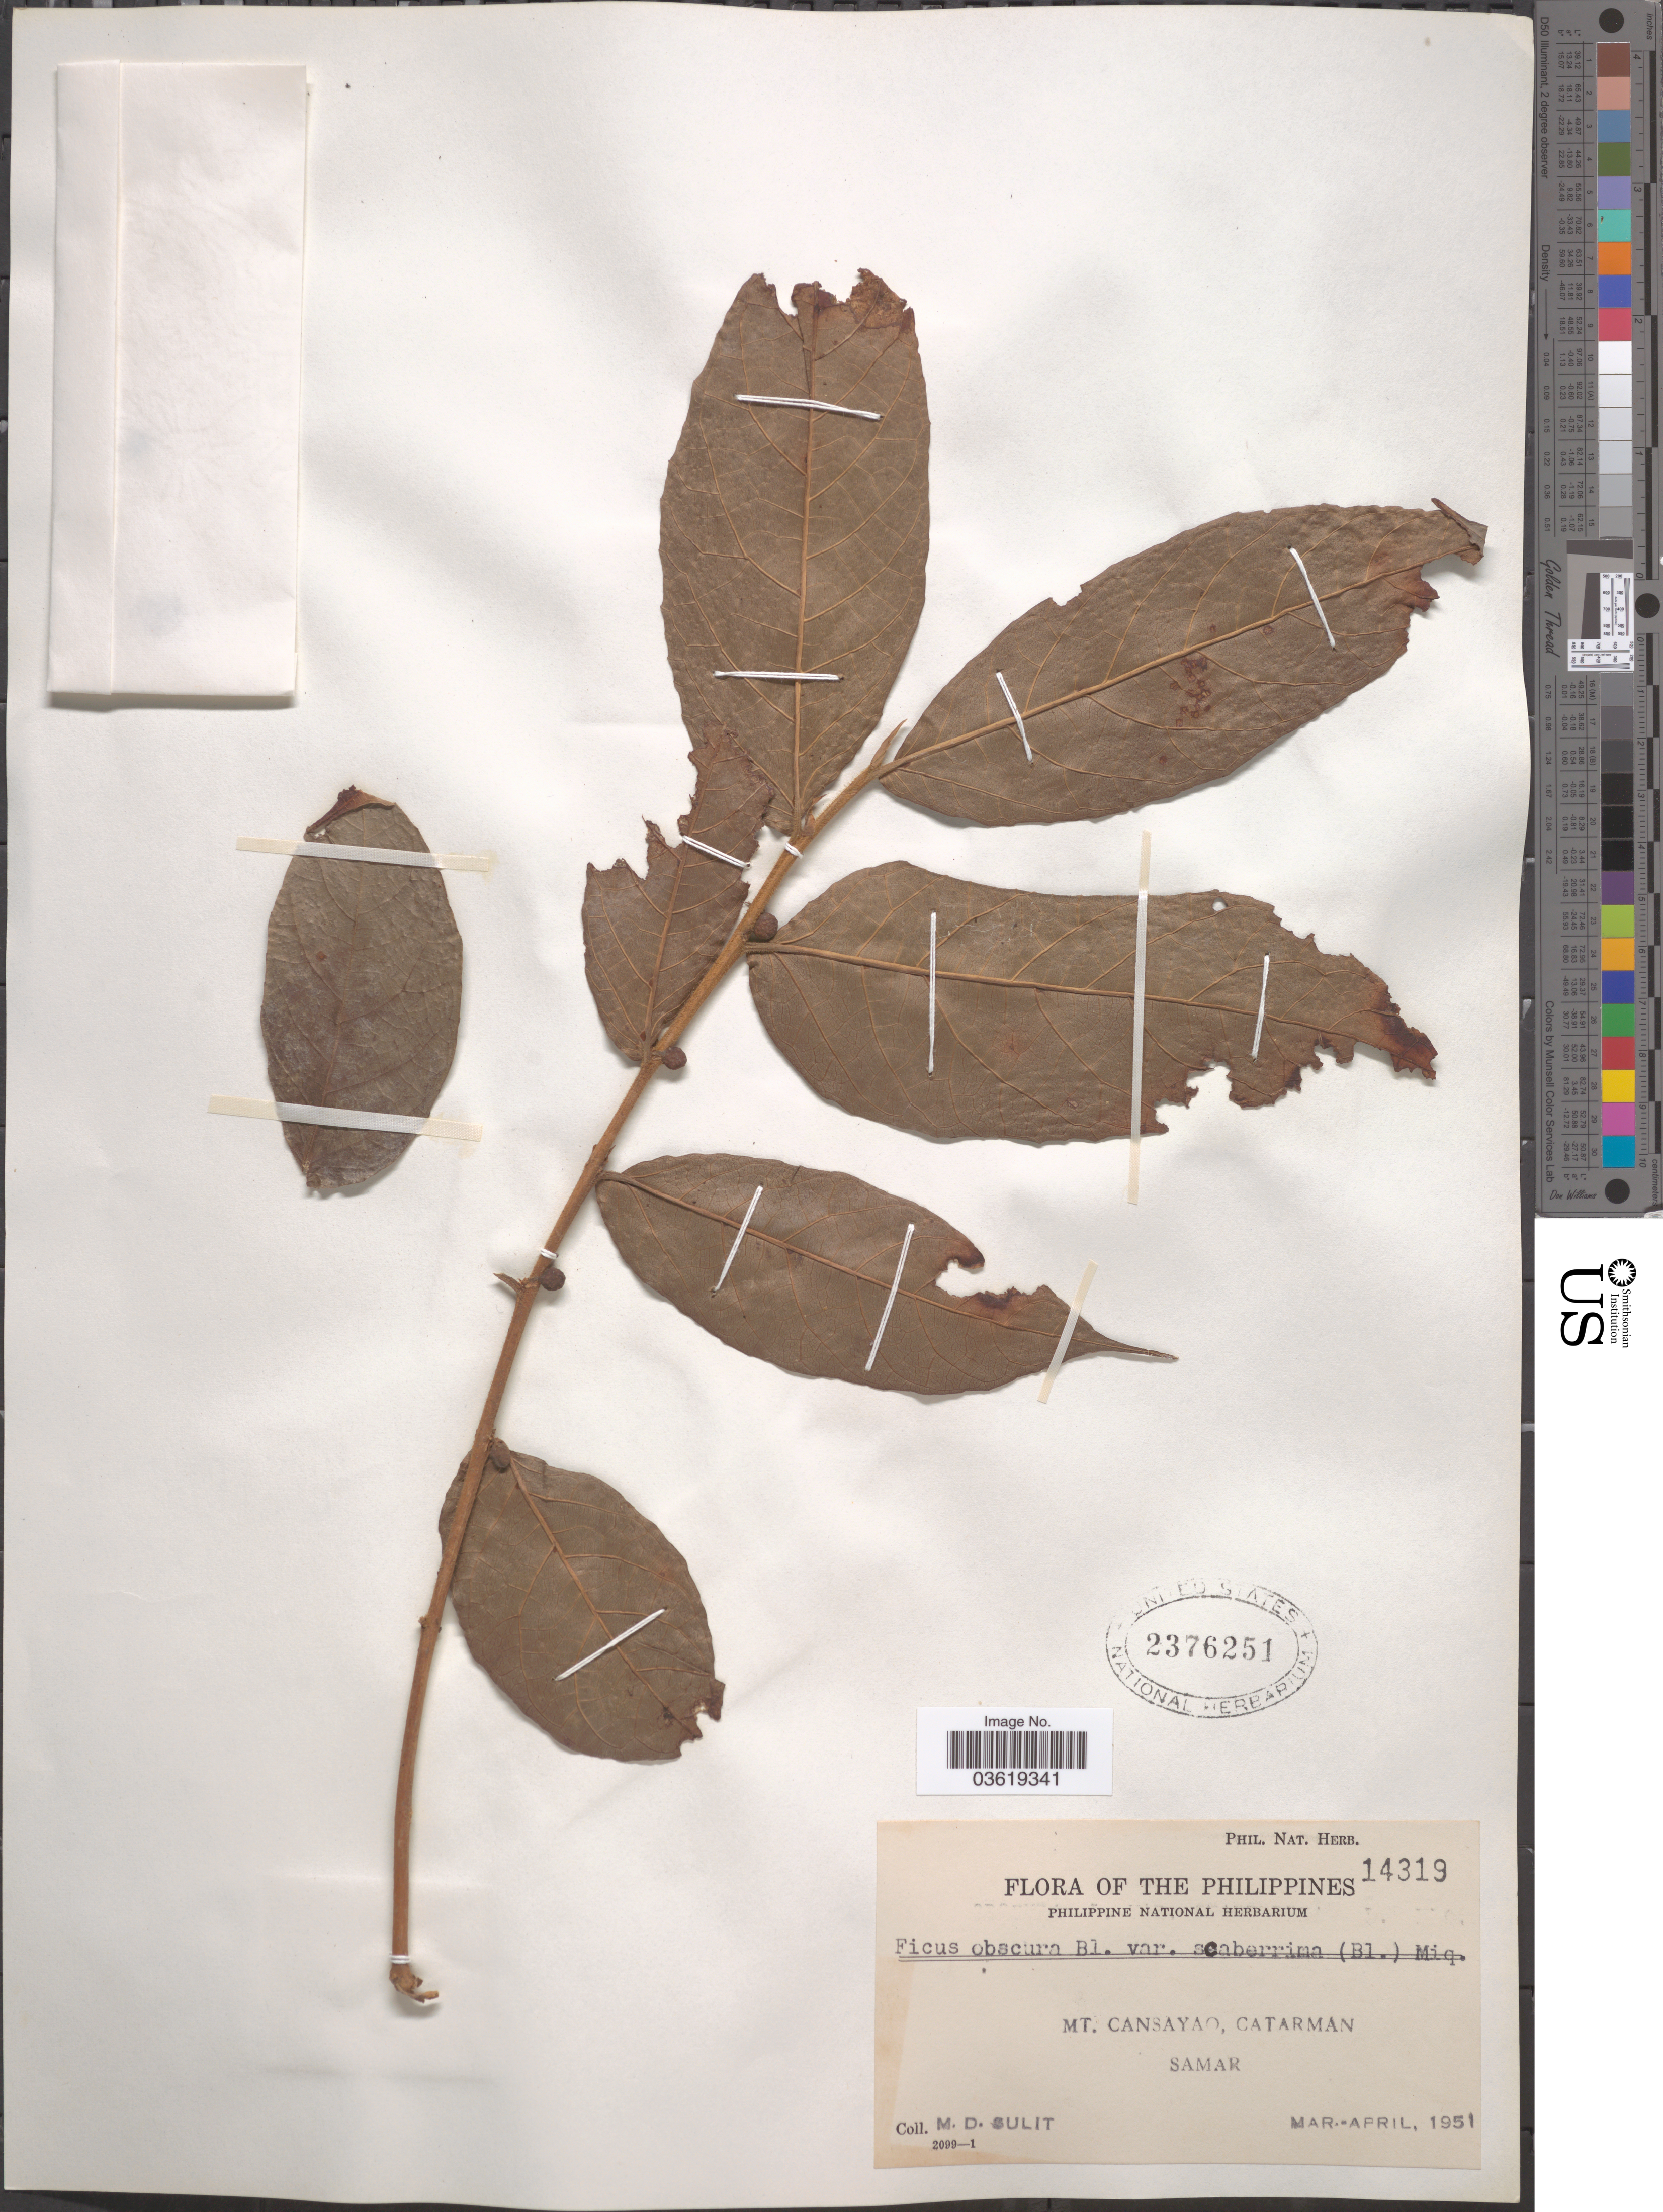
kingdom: Plantae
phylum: Tracheophyta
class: Magnoliopsida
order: Rosales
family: Moraceae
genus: Ficus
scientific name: Ficus scaberrima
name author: (Blume) Miq.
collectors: M. Sulit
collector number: Phil. Nat. Herb. 14319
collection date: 1951-03/1951-04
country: Philippines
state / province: Eastern Visayas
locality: Mt. Cansayao, Catarman, Samar.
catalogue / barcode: US 2376251